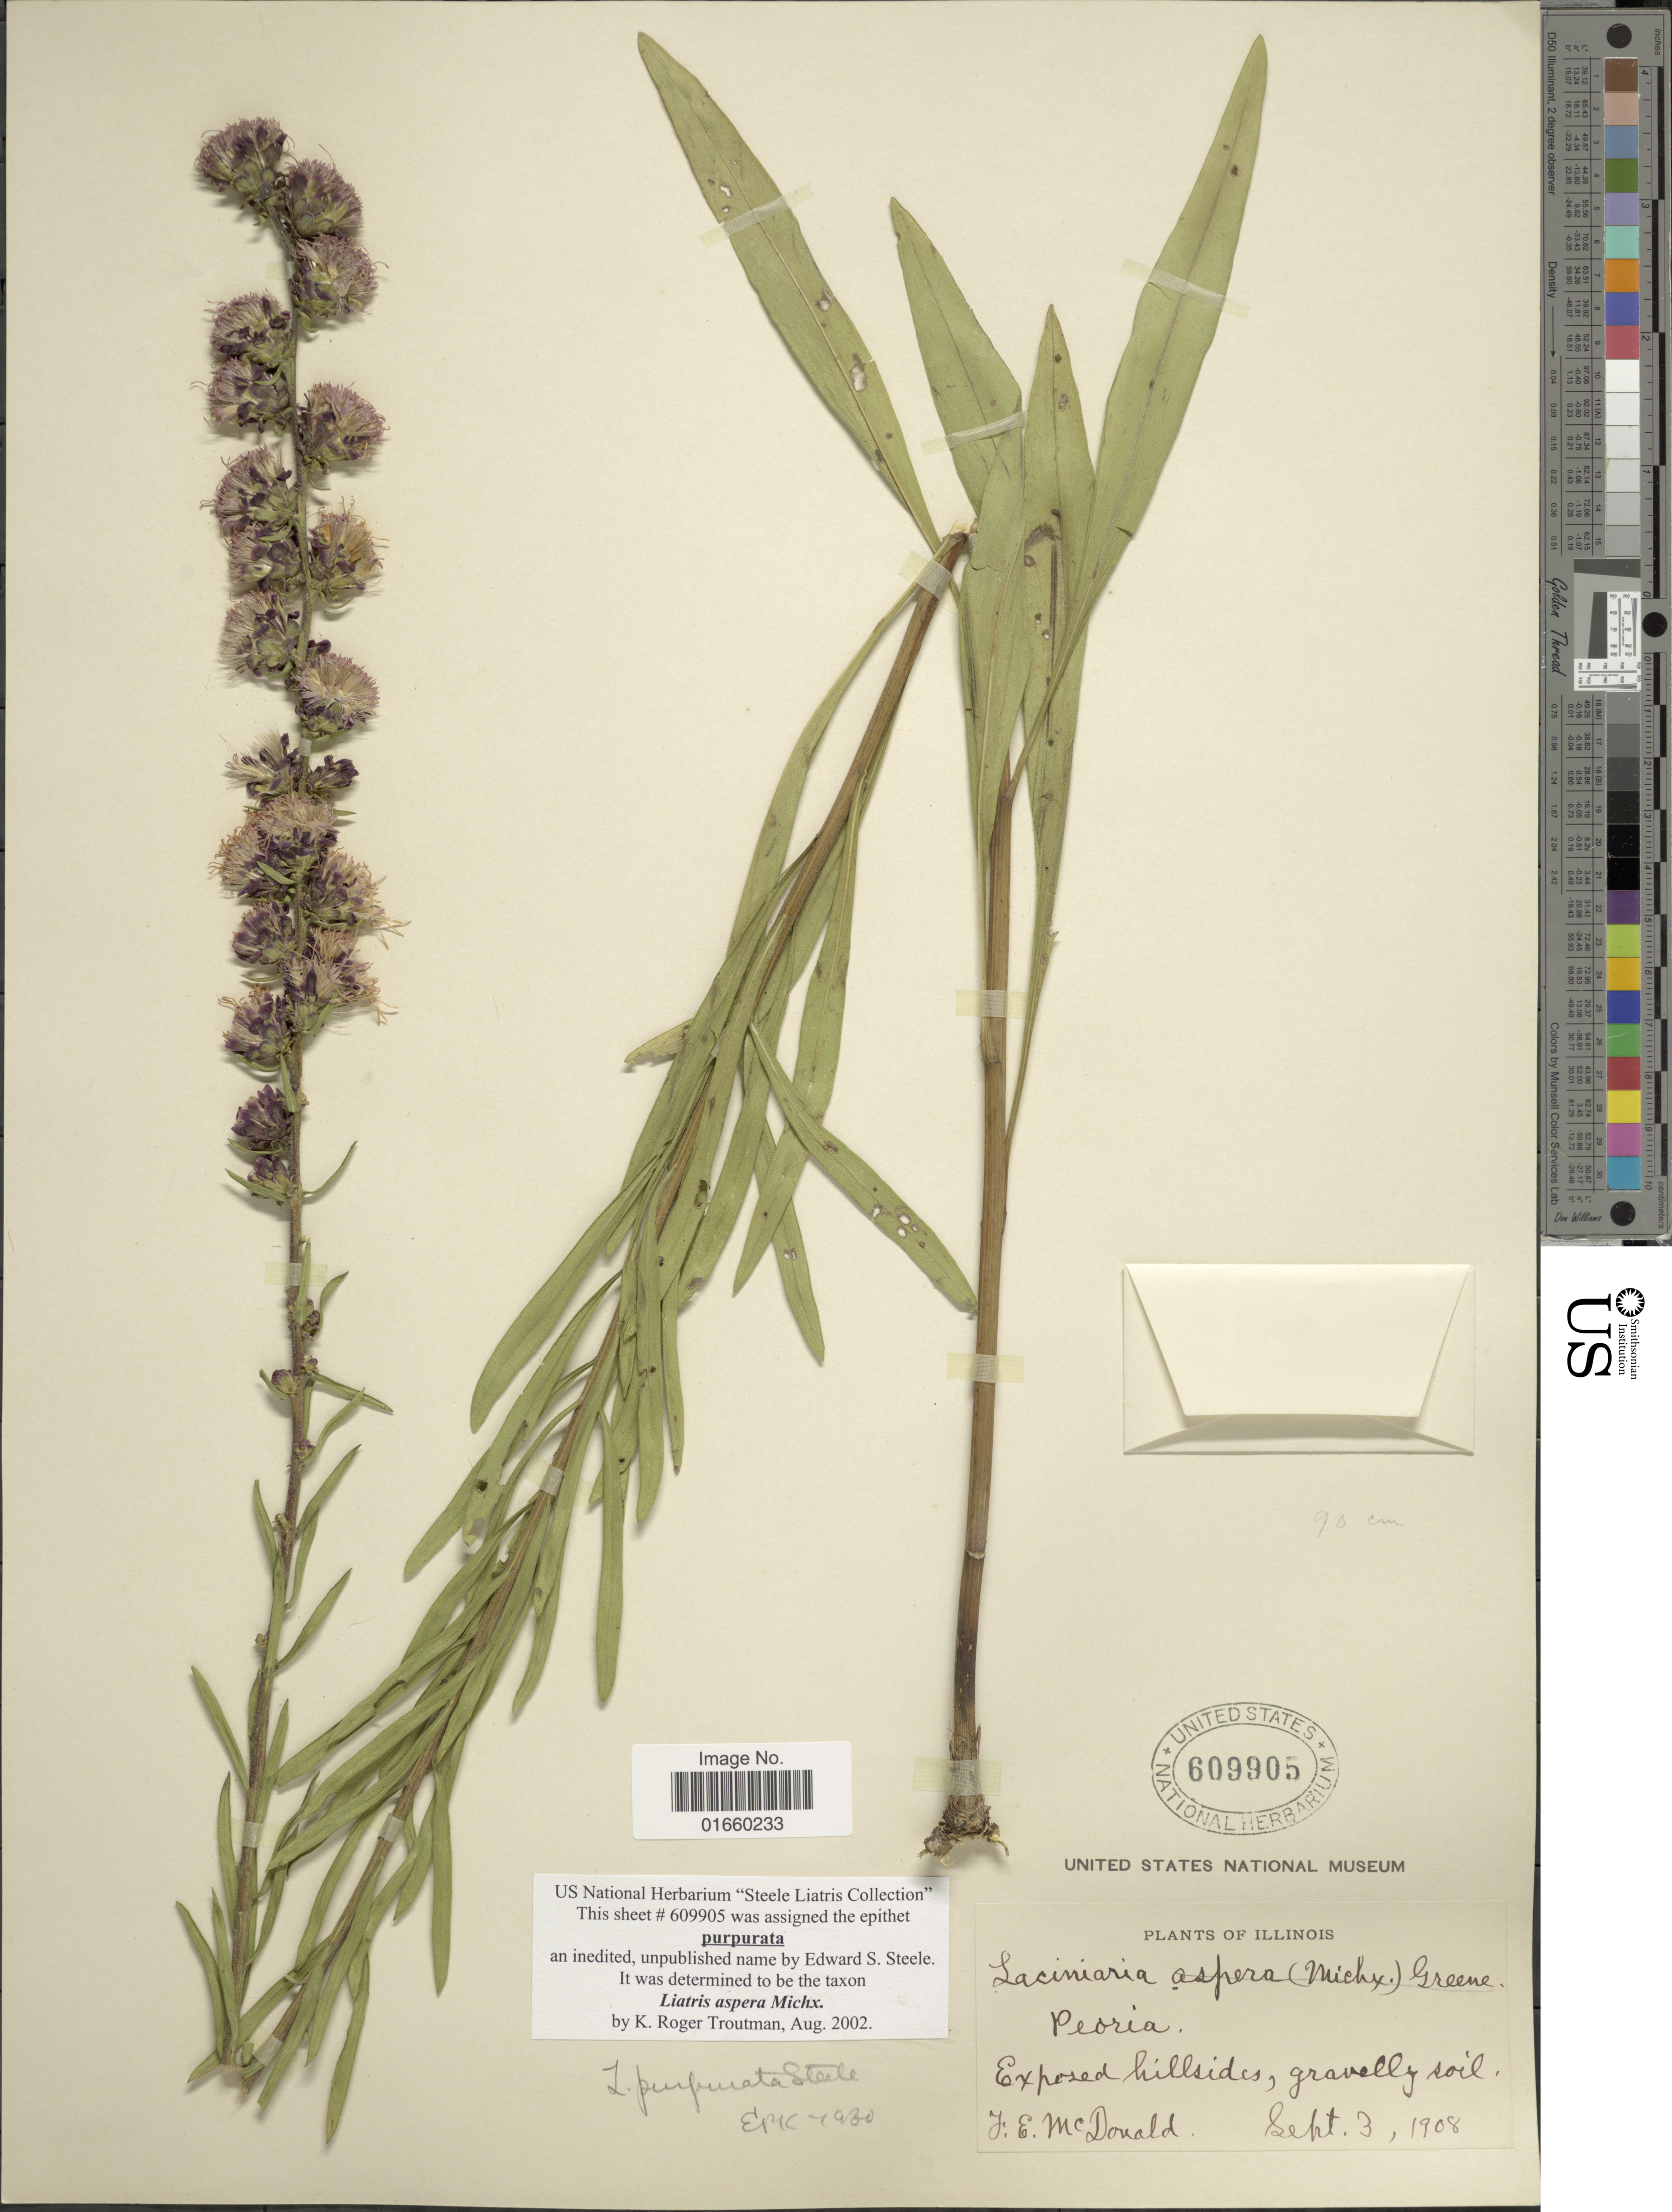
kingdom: Plantae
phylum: Tracheophyta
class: Magnoliopsida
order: Asterales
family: Asteraceae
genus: Liatris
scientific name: Liatris aspera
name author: Michx.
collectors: E. D. McDonald Jr.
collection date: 1908-09-03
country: United States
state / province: Illinois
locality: Exposed hillsides, gravelly soil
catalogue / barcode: US 609905